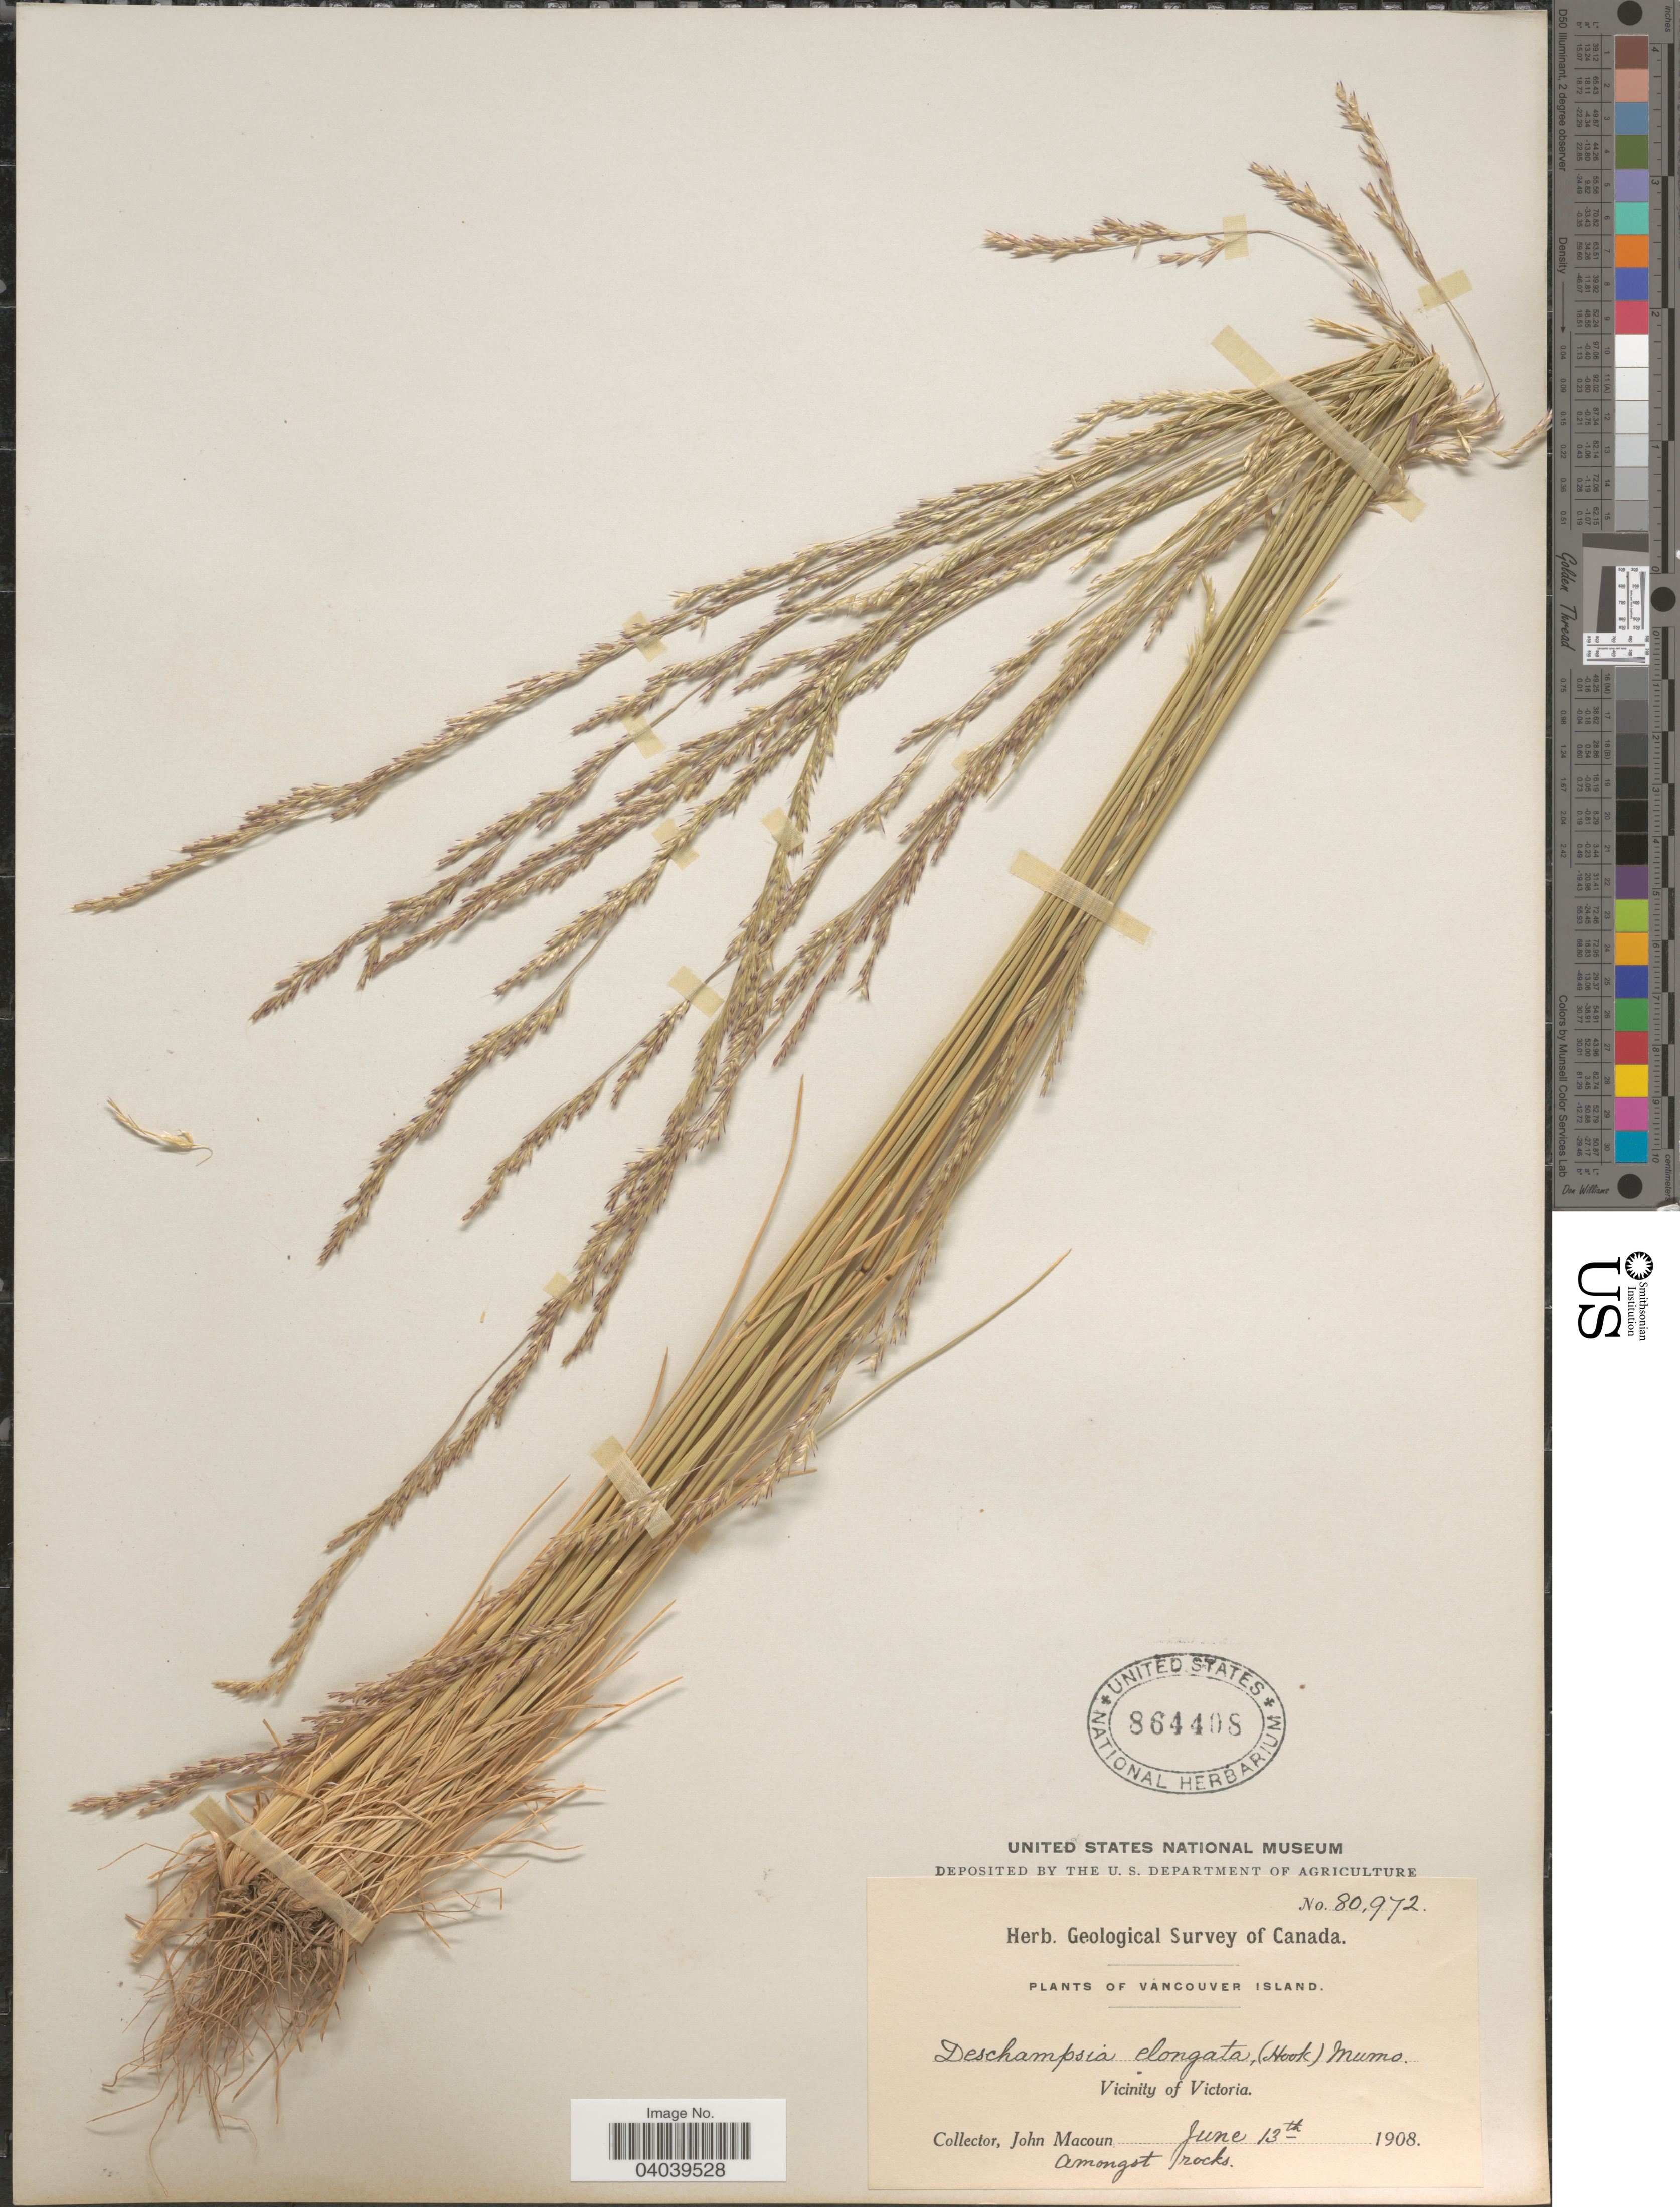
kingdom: Plantae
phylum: Tracheophyta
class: Liliopsida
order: Poales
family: Poaceae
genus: Deschampsia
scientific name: Deschampsia elongata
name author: (Hook.) Munro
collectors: J. Macoun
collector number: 80972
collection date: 1908-06-13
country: Canada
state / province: British Columbia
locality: Vancouver Island. Vicinity of Victoria.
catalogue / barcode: US 864408